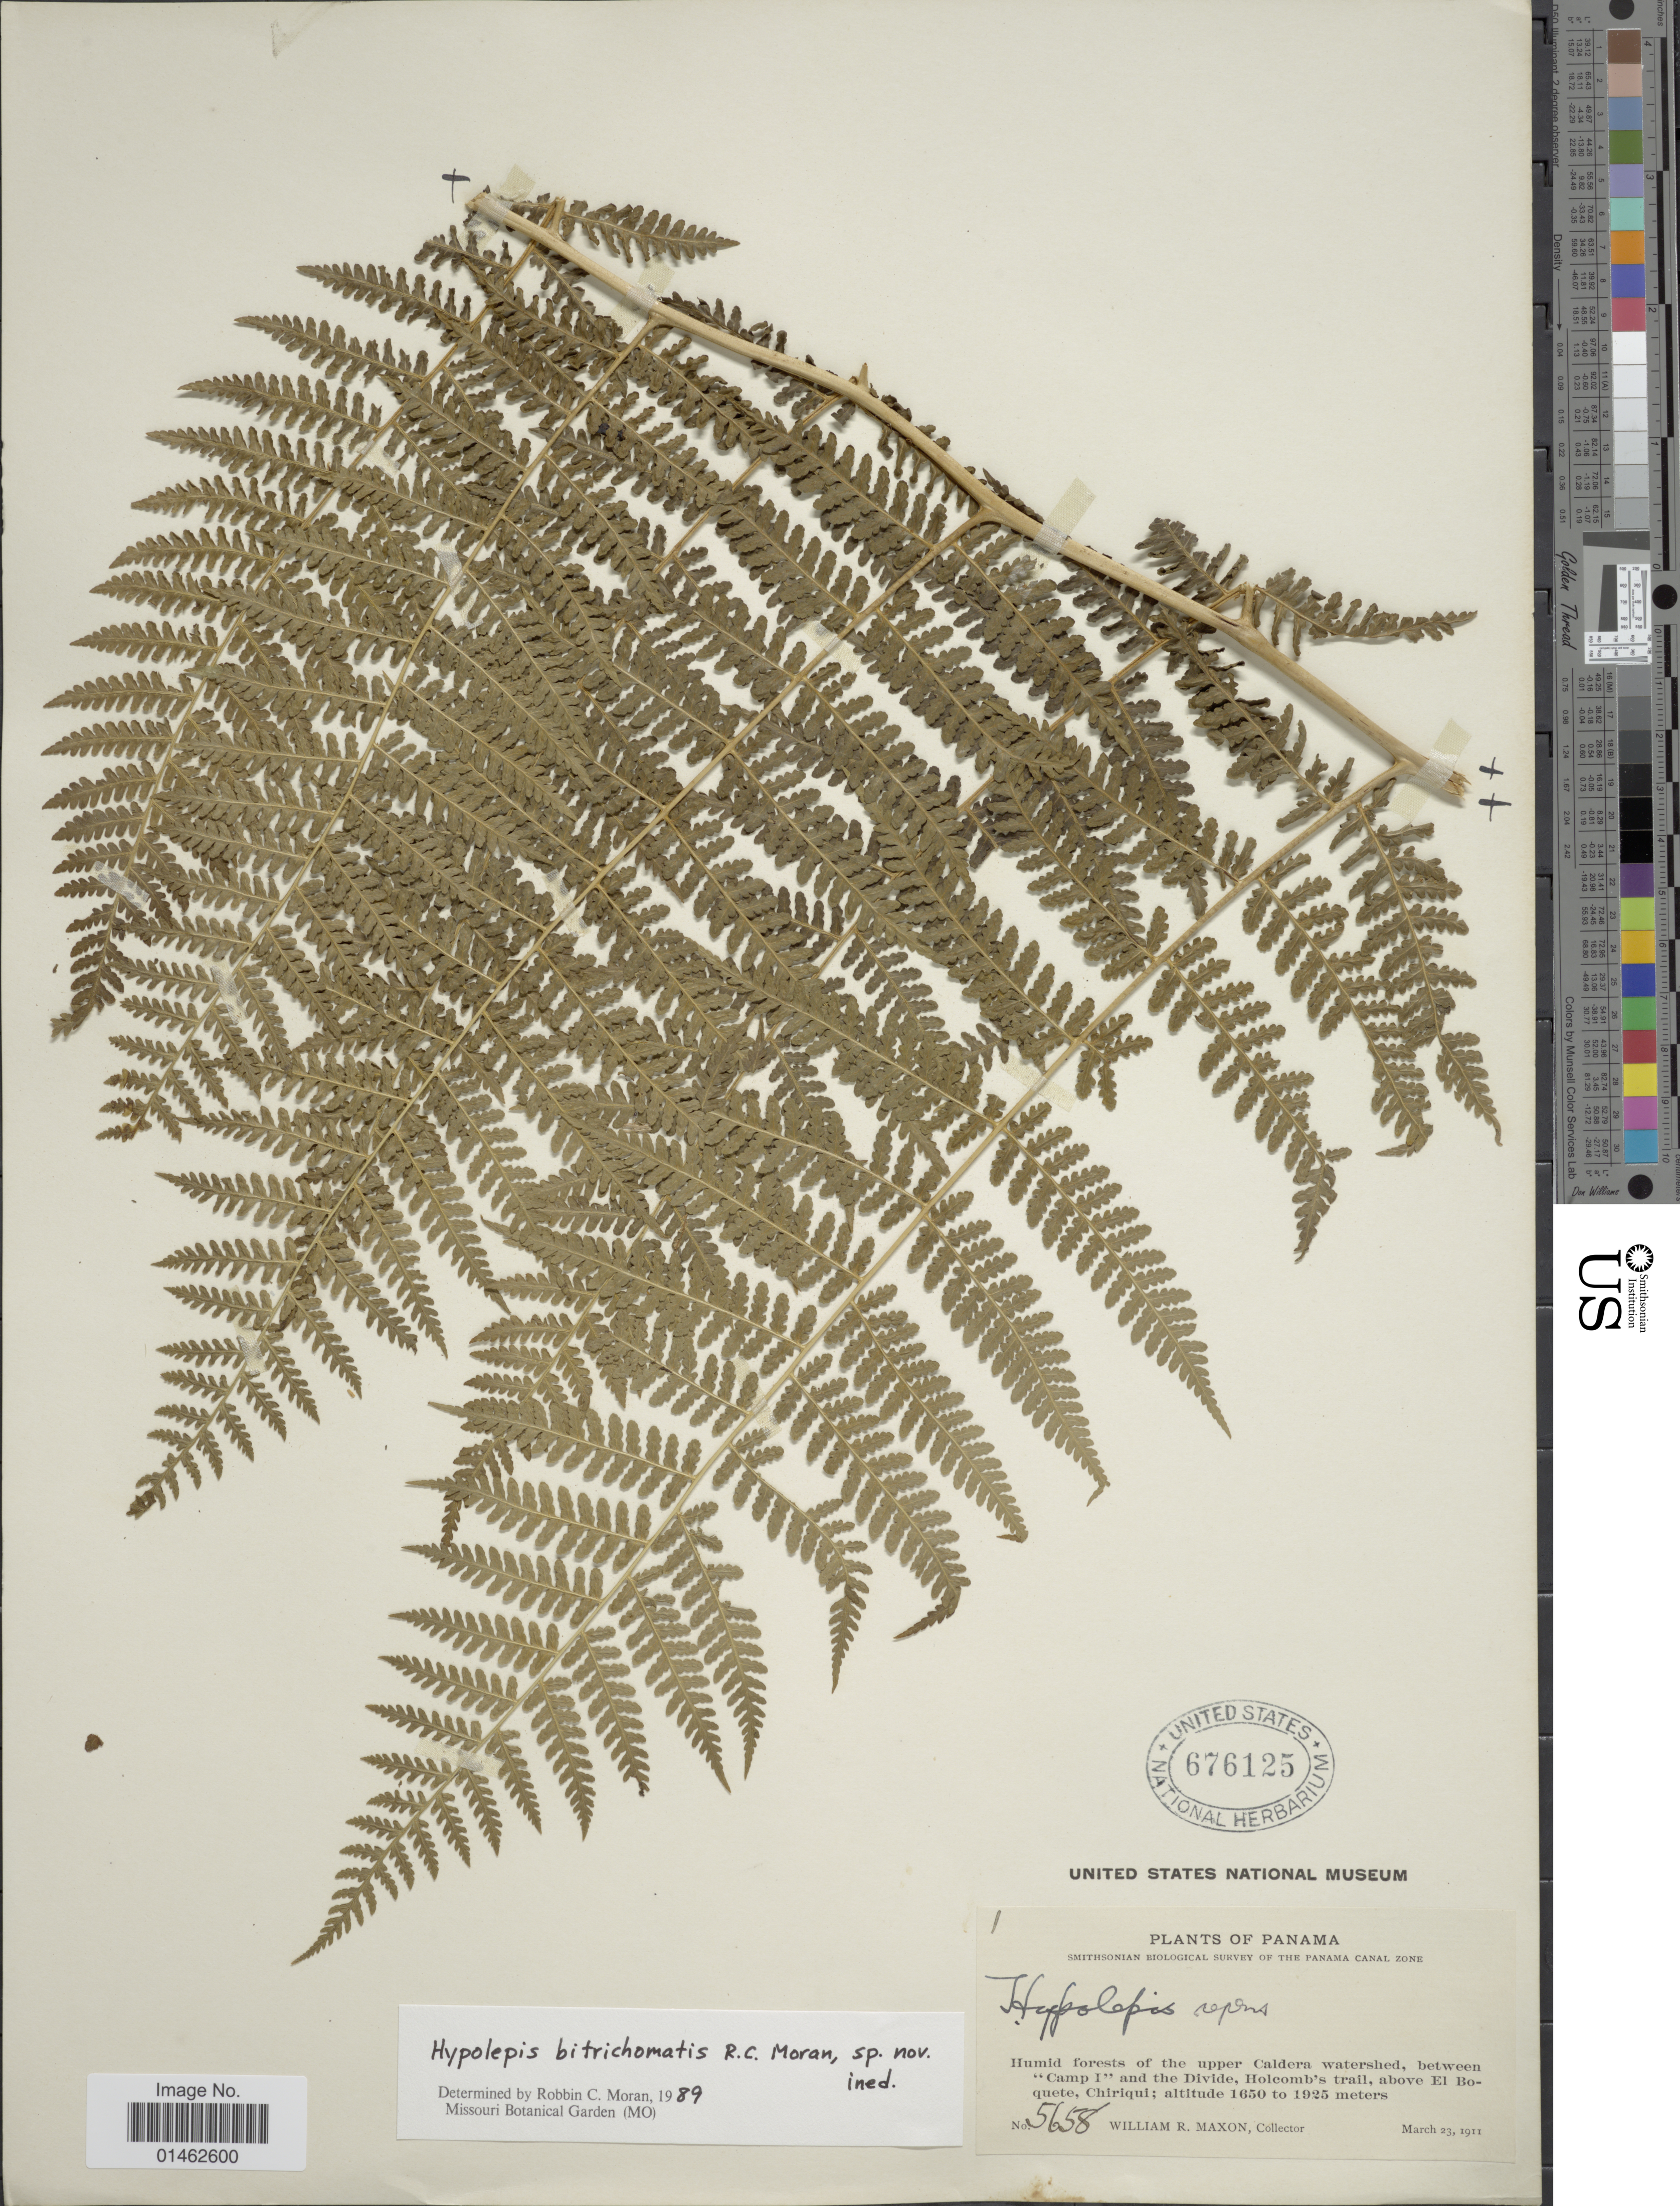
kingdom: Plantae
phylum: Tracheophyta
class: Polypodiopsida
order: Polypodiales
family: Dennstaedtiaceae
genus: Hypolepis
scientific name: Hypolepis ditrichomatis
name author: R.C. Moran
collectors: W. R. Maxon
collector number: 5658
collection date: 1911-03-23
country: Panama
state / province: Chiriqui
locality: Humid forest of the upper Caldera watershed, between 'Camp I' and the Divide, Holcomb's trail, above El Boquete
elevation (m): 1650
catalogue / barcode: US 676125